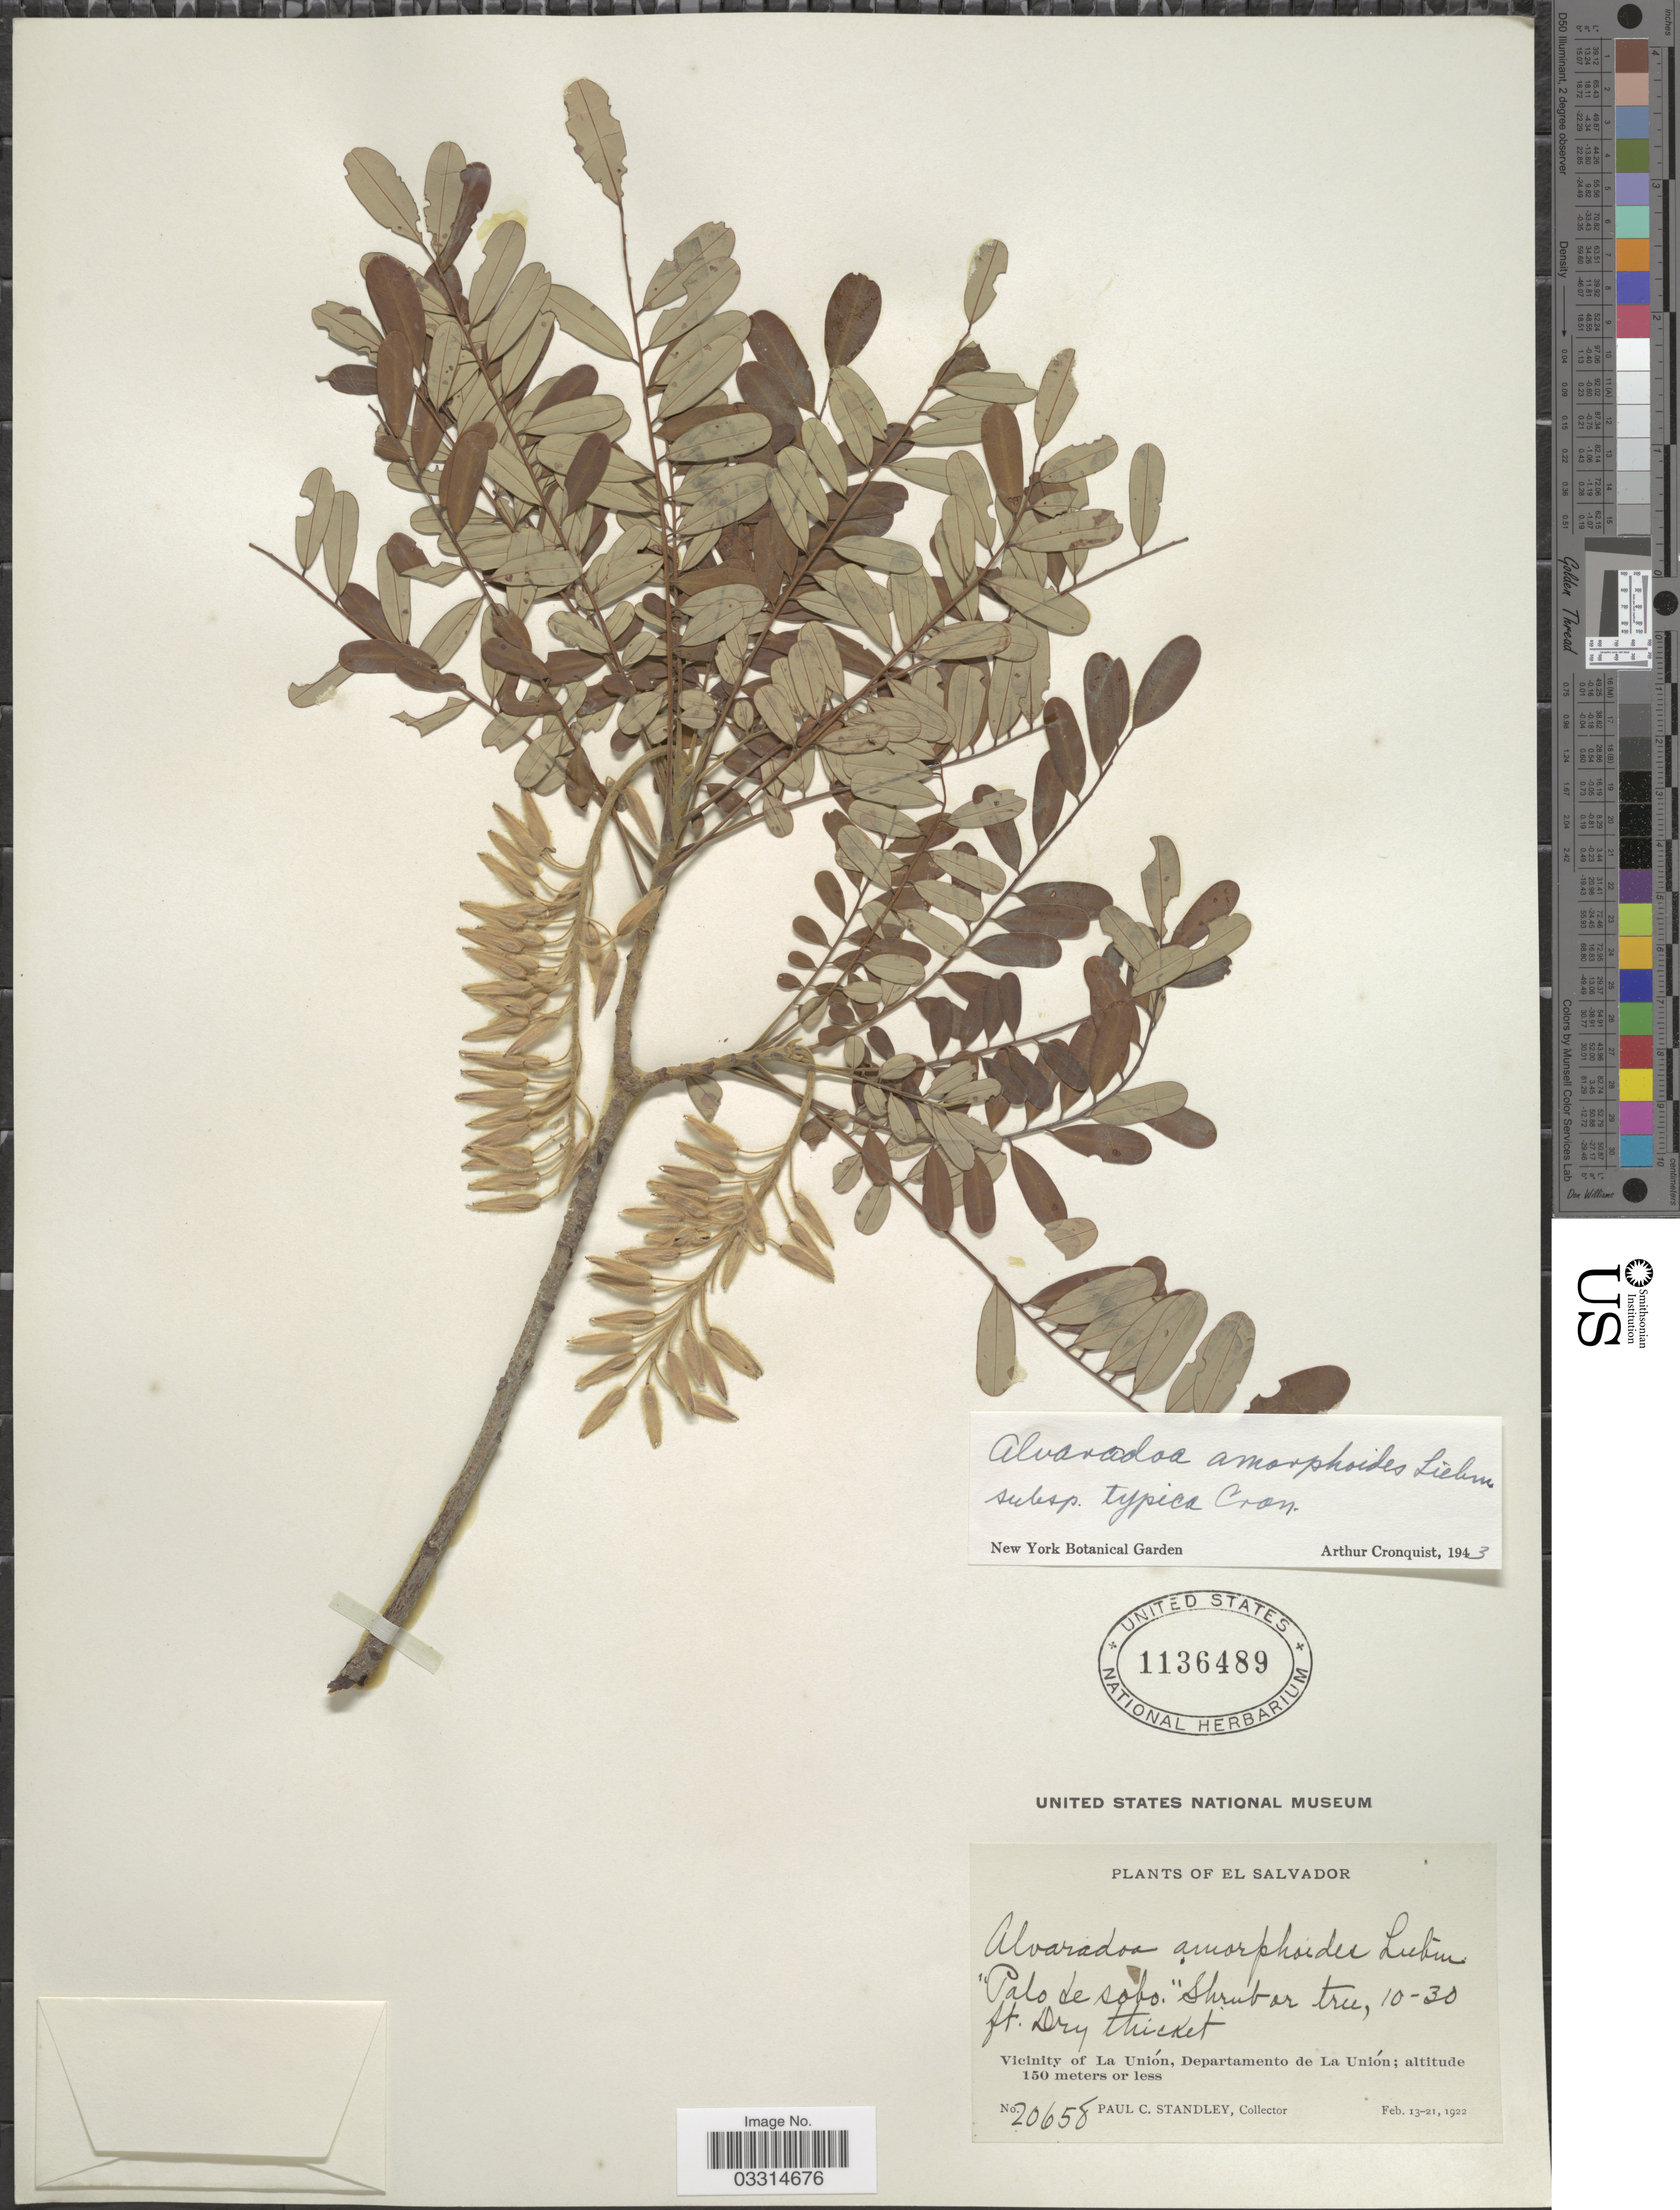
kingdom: Plantae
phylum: Tracheophyta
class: Magnoliopsida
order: Picramniales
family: Picramniaceae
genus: Alvaradoa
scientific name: Alvaradoa amorphoides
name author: Liebm.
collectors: P. C. Standley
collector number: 20658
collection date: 1922-02-13/1922-02-21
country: El Salvador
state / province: La Union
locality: Vicinity of La Unión, Departamento de La Unión.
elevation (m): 150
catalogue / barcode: US 1136489